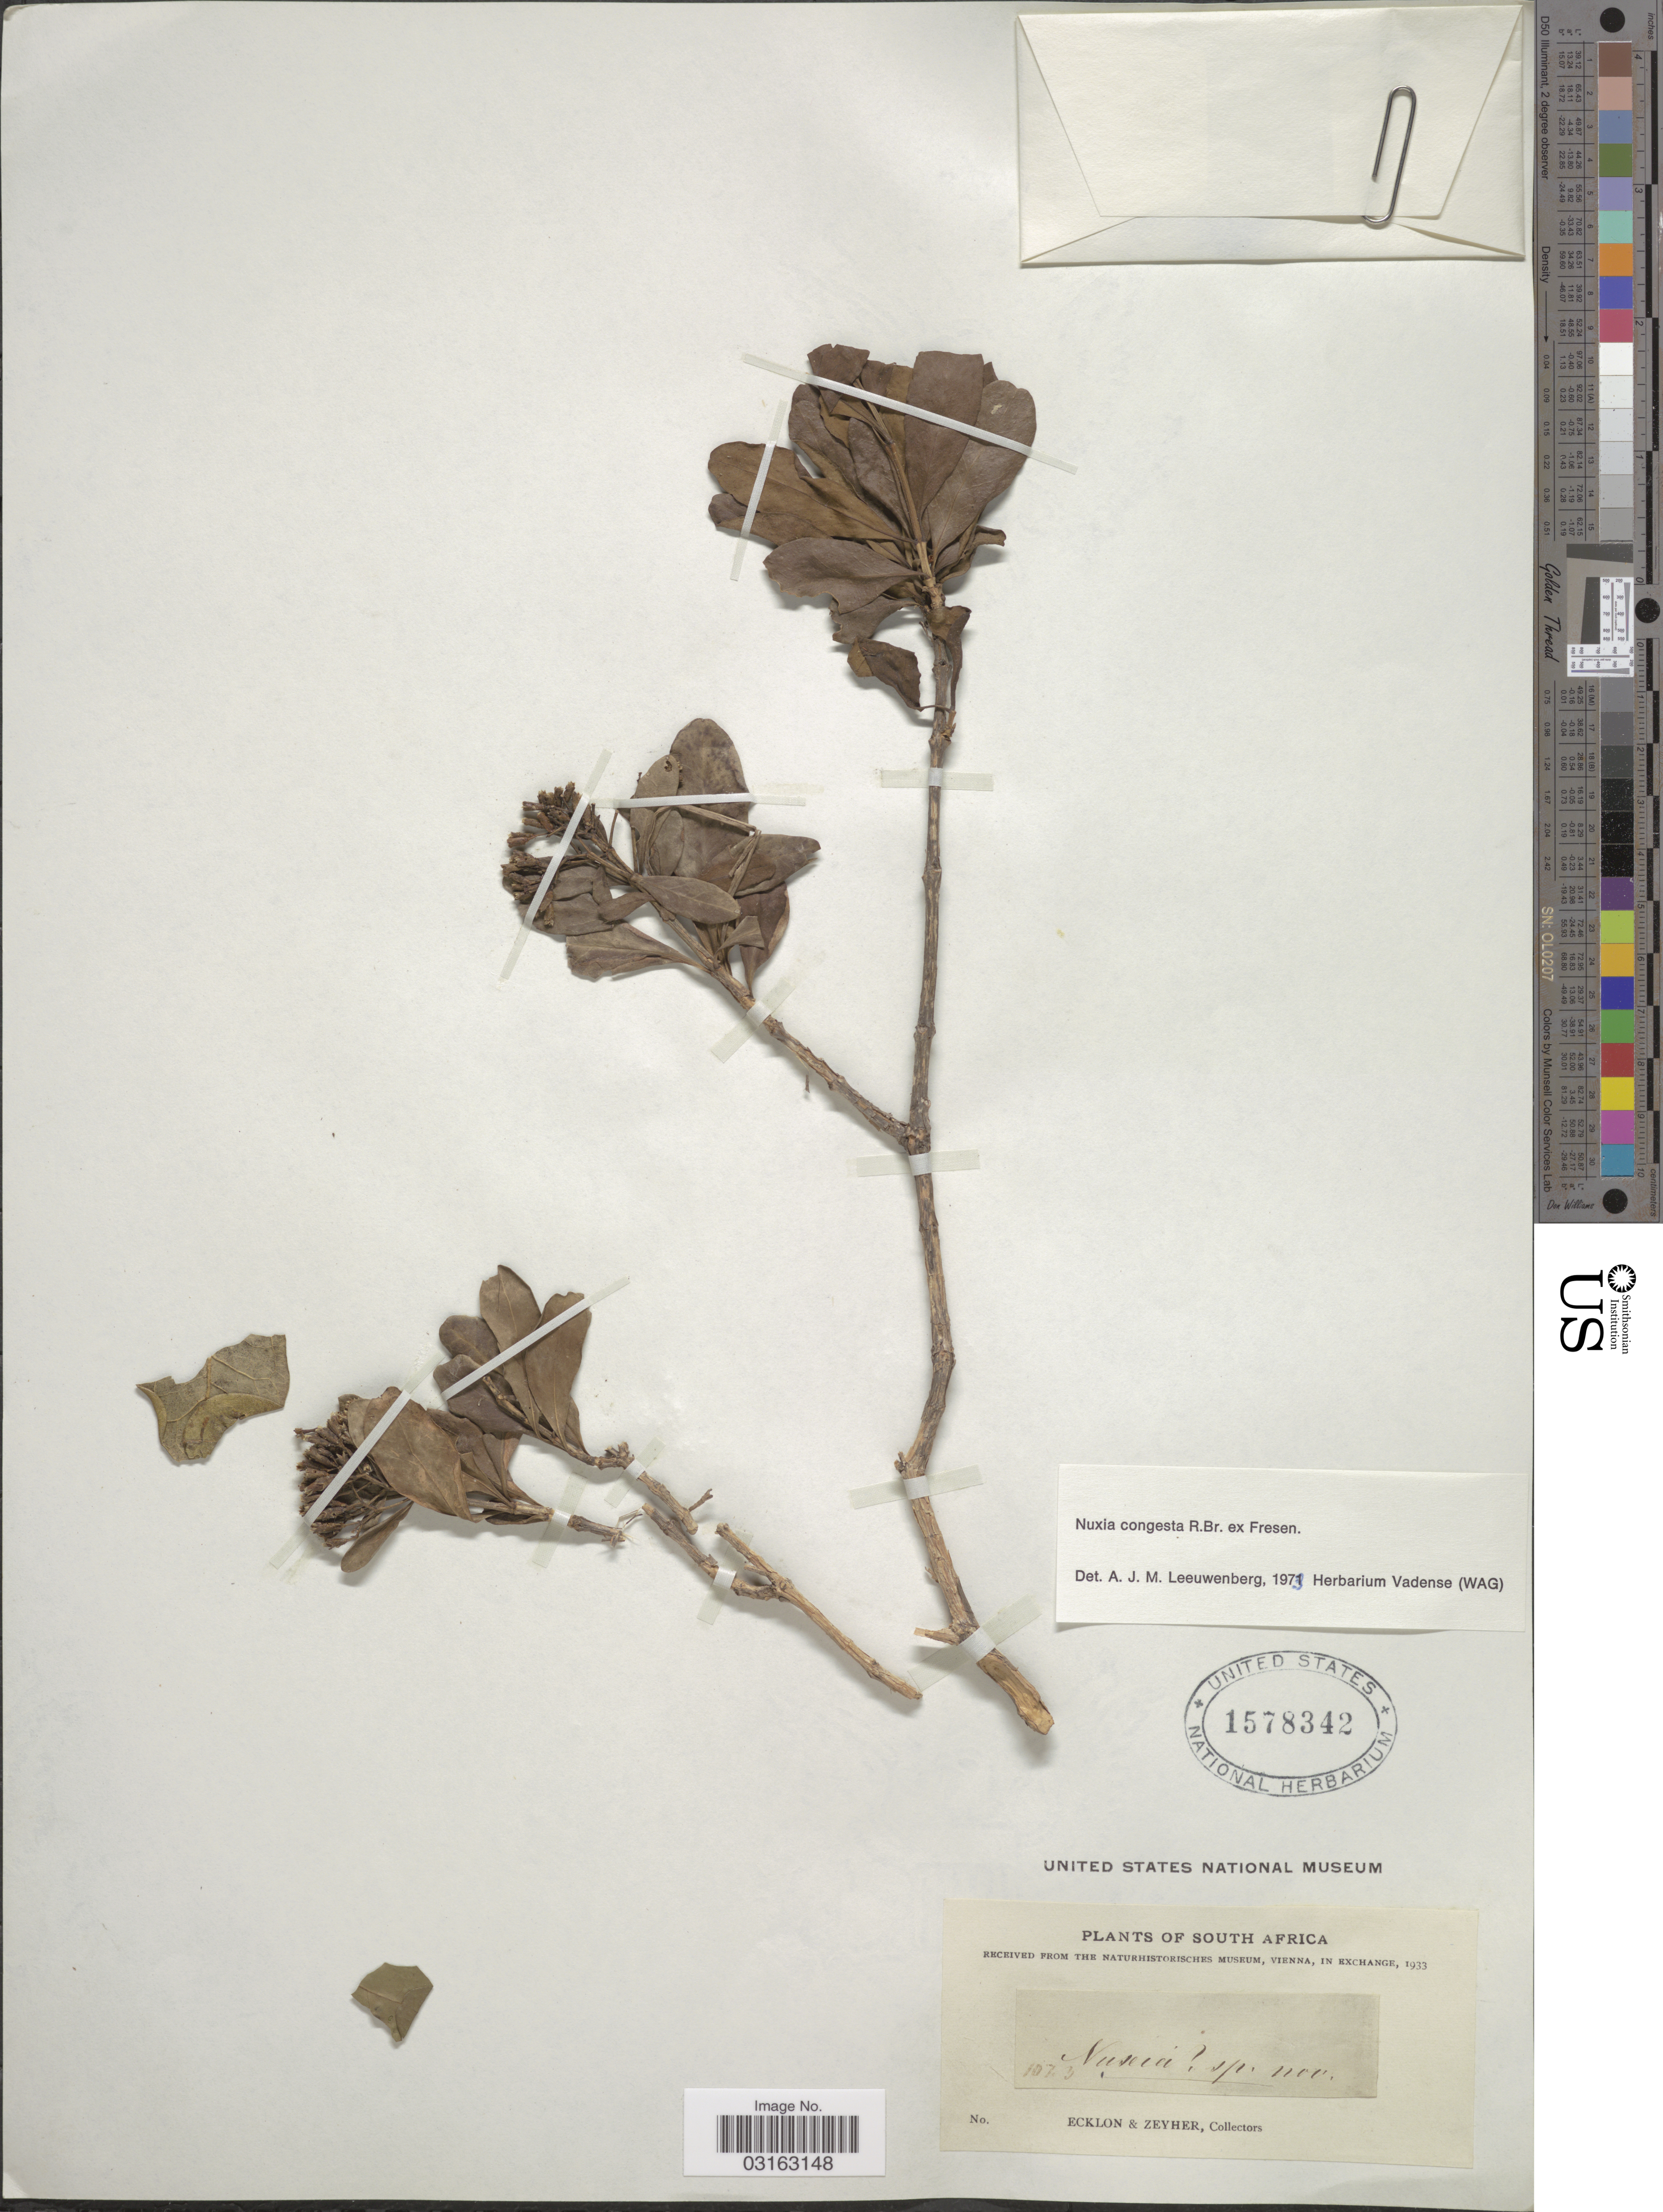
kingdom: Plantae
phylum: Tracheophyta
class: Magnoliopsida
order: Lamiales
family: Stilbaceae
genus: Nuxia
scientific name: Nuxia congesta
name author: R. Br. ex Fresen.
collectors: -. Ecklon & -. Zeyher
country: South Africa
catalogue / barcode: US 1578342